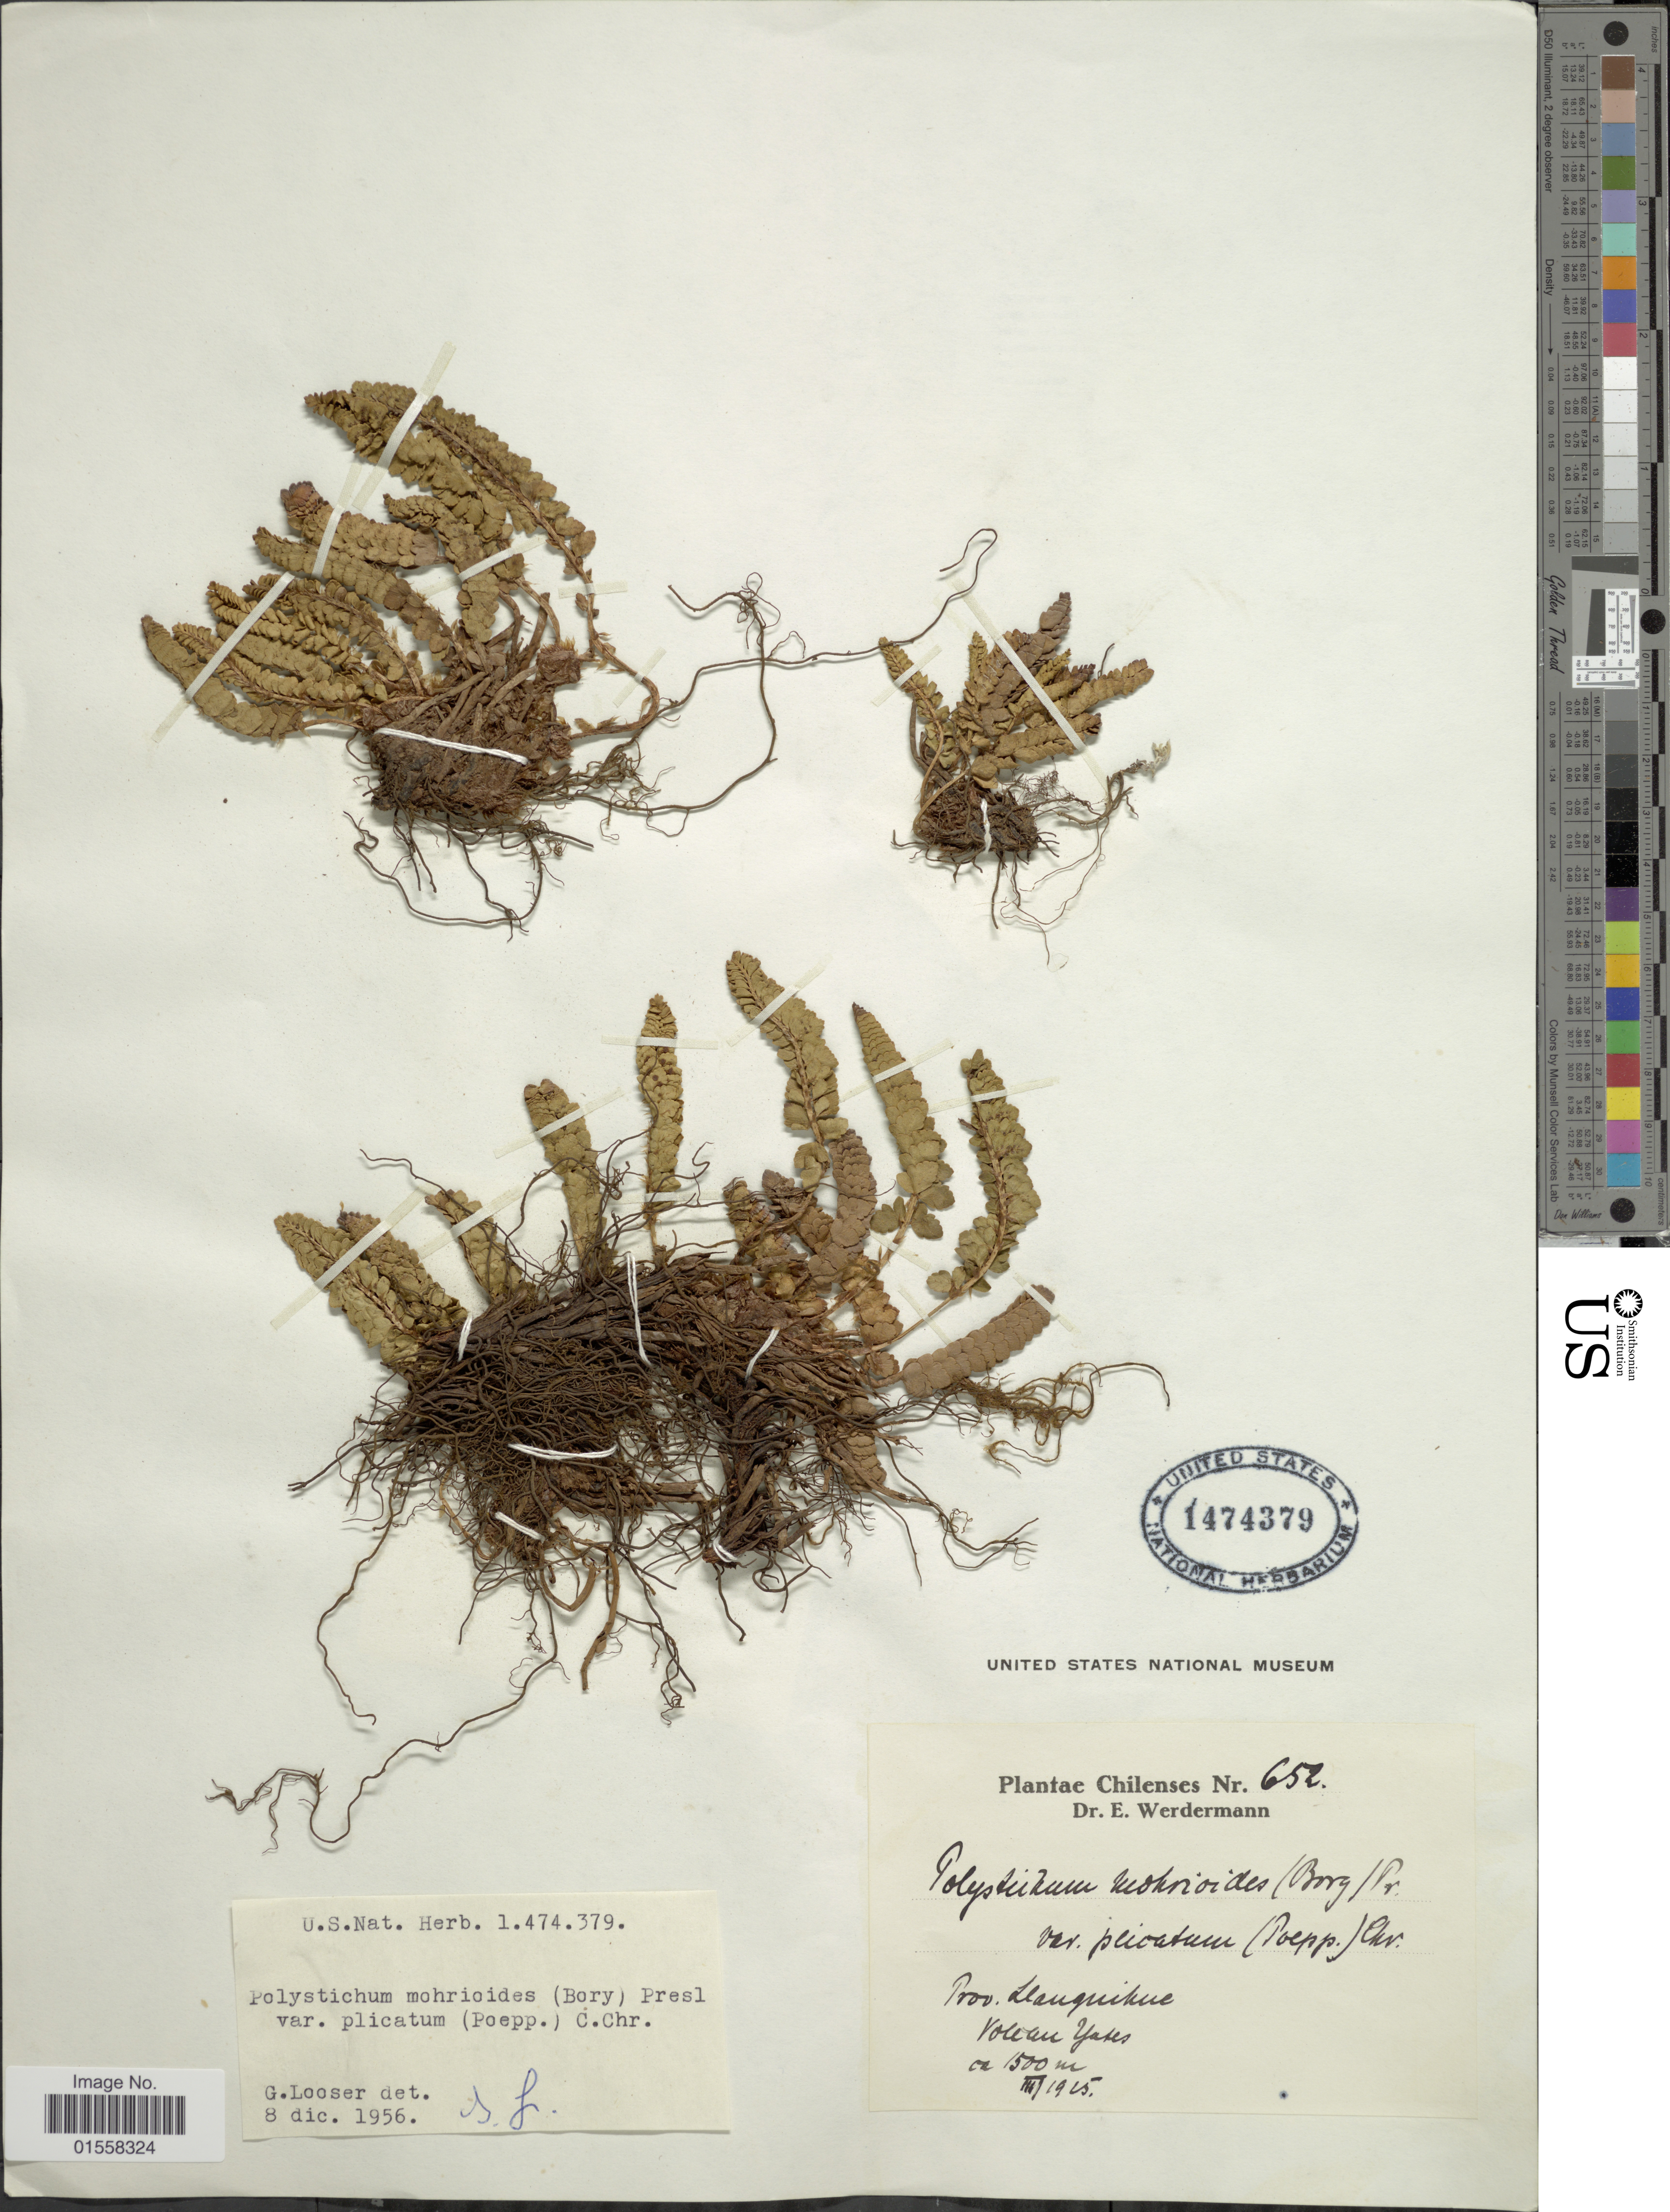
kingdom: Plantae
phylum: Tracheophyta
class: Polypodiopsida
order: Polypodiales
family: Dryopteridaceae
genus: Polystichum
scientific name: Polystichum mohrioides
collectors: E. Werdermann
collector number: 652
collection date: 1915-03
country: Chile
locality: Chilenses, Prov. Llanquihue, volcán Yates.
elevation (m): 1500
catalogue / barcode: US 1474379